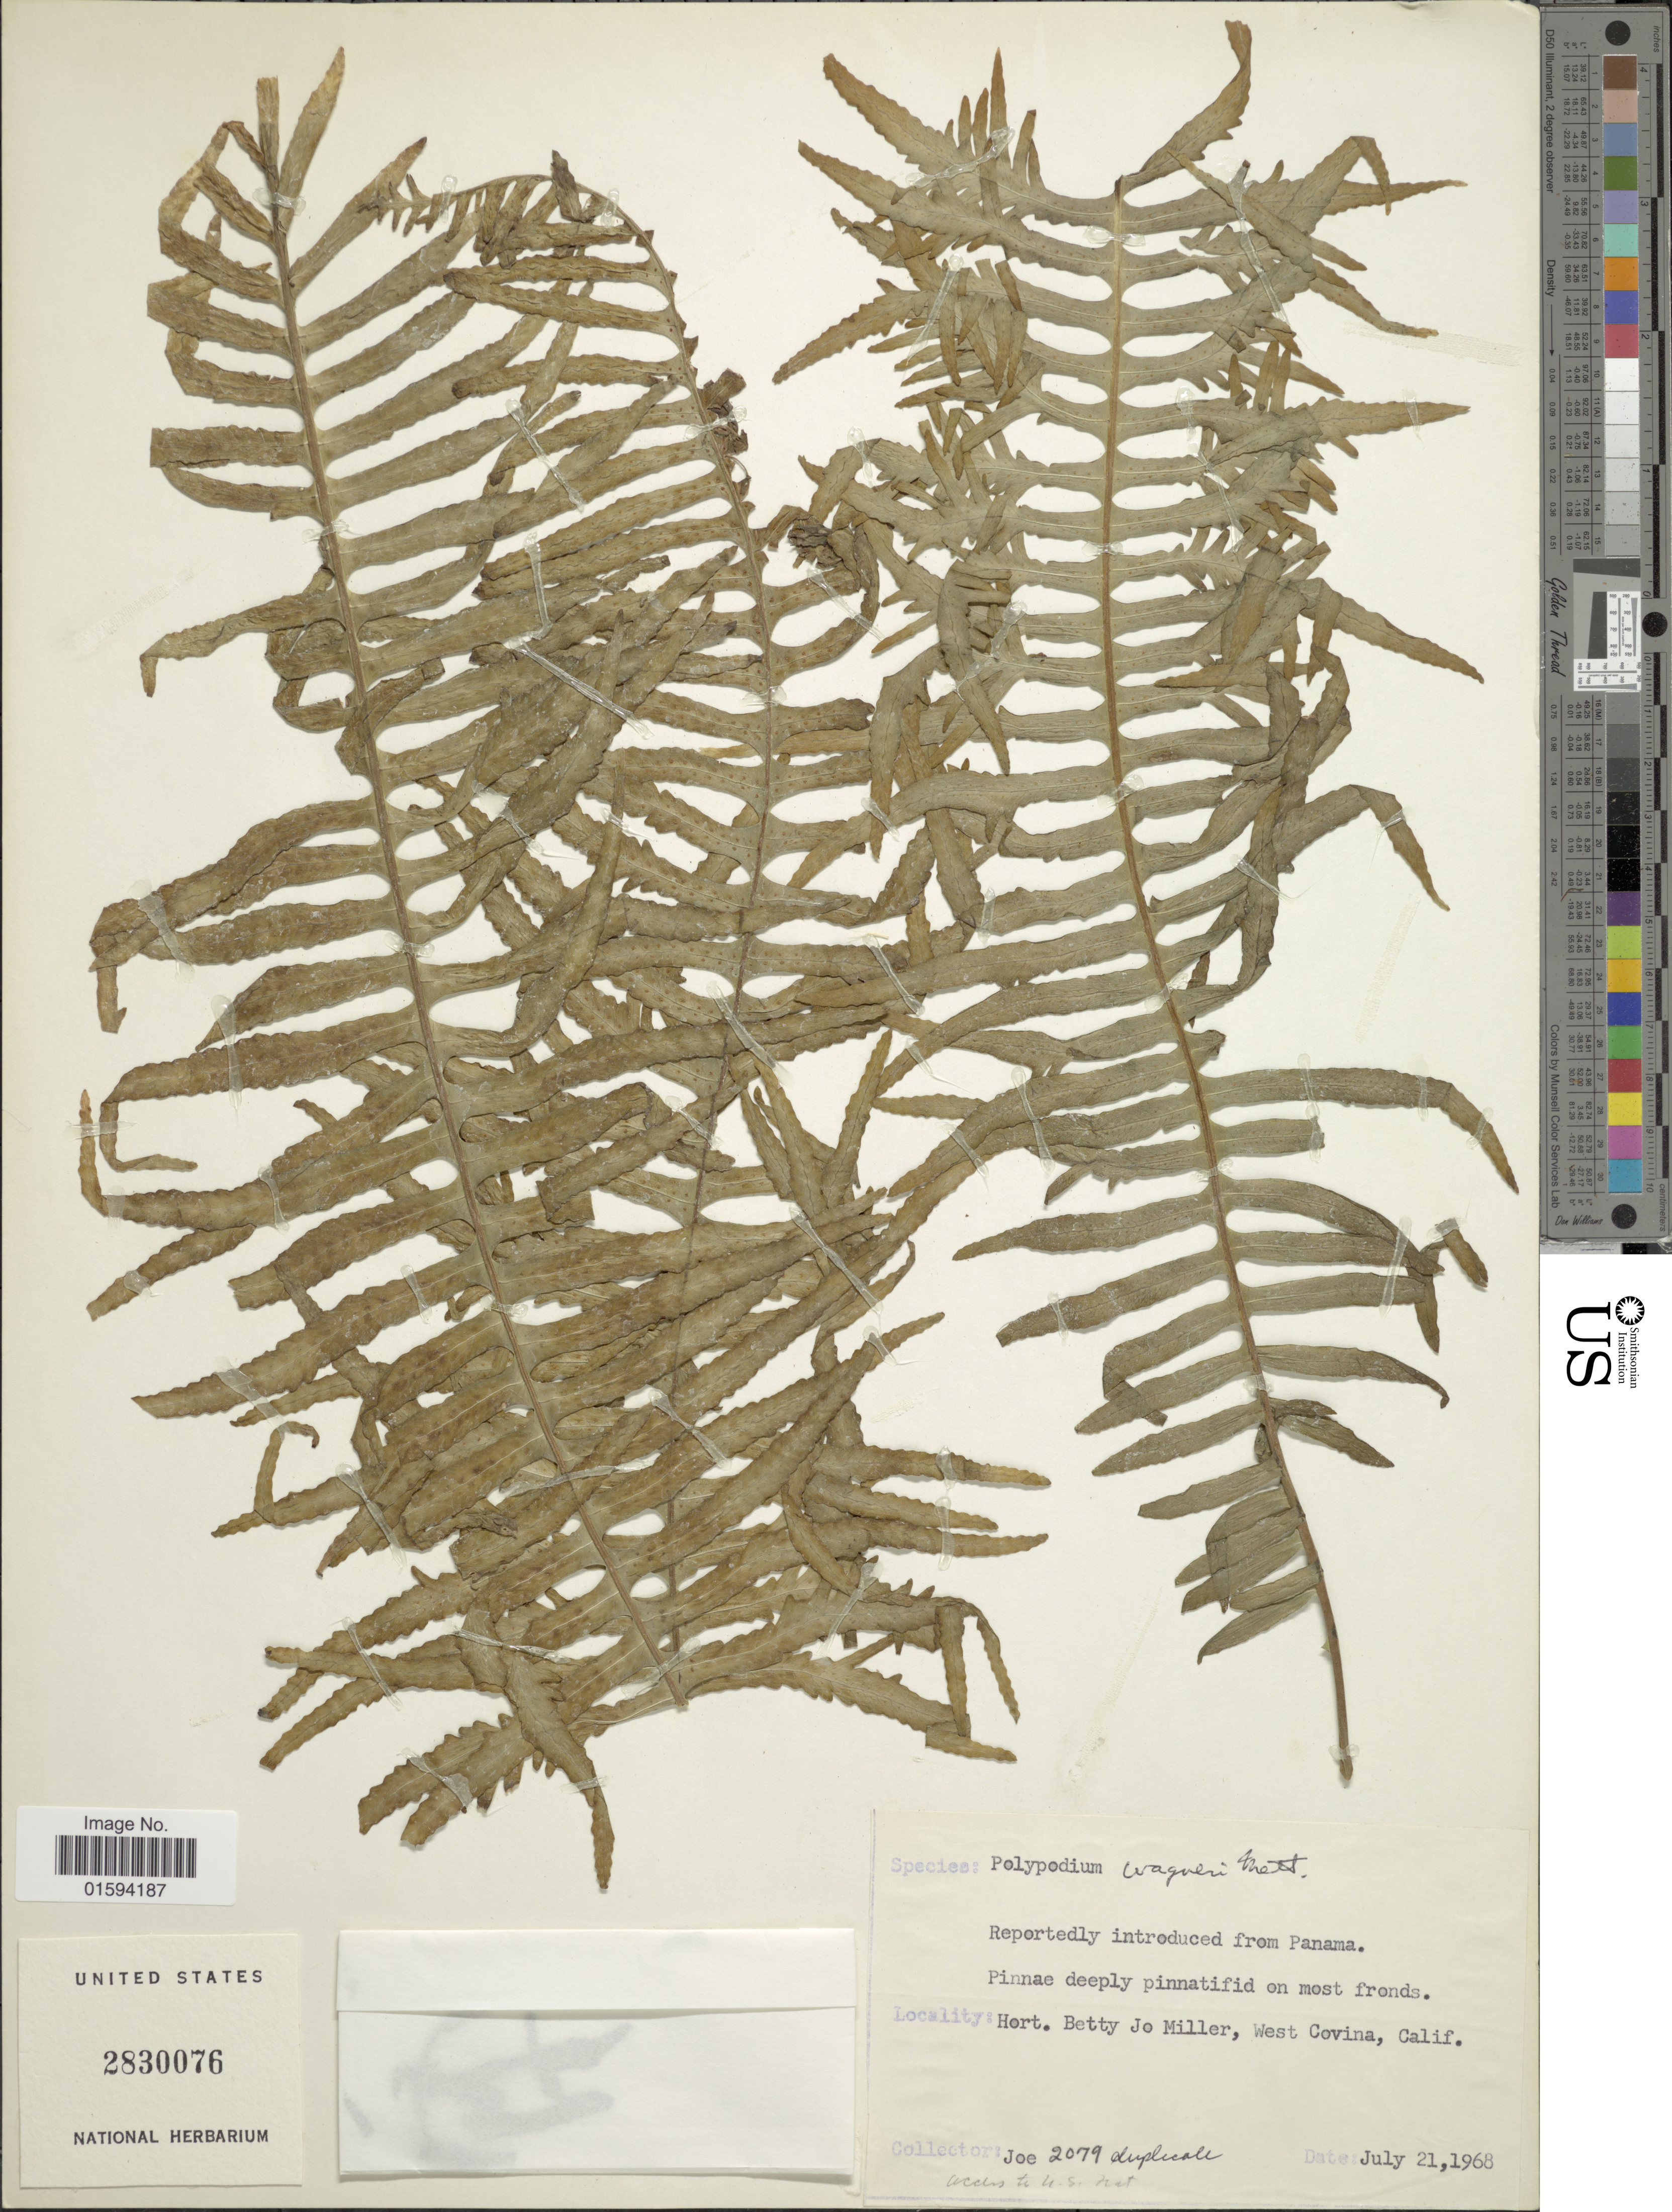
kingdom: Plantae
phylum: Tracheophyta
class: Polypodiopsida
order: Polypodiales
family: Polypodiaceae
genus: Polypodium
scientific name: Polypodium wagneri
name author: Mett.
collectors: Joe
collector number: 2077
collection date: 1968-07-21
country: United States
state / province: California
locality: Hort. Betty Jo Milles, West Covina, Calif.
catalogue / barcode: US 2830076